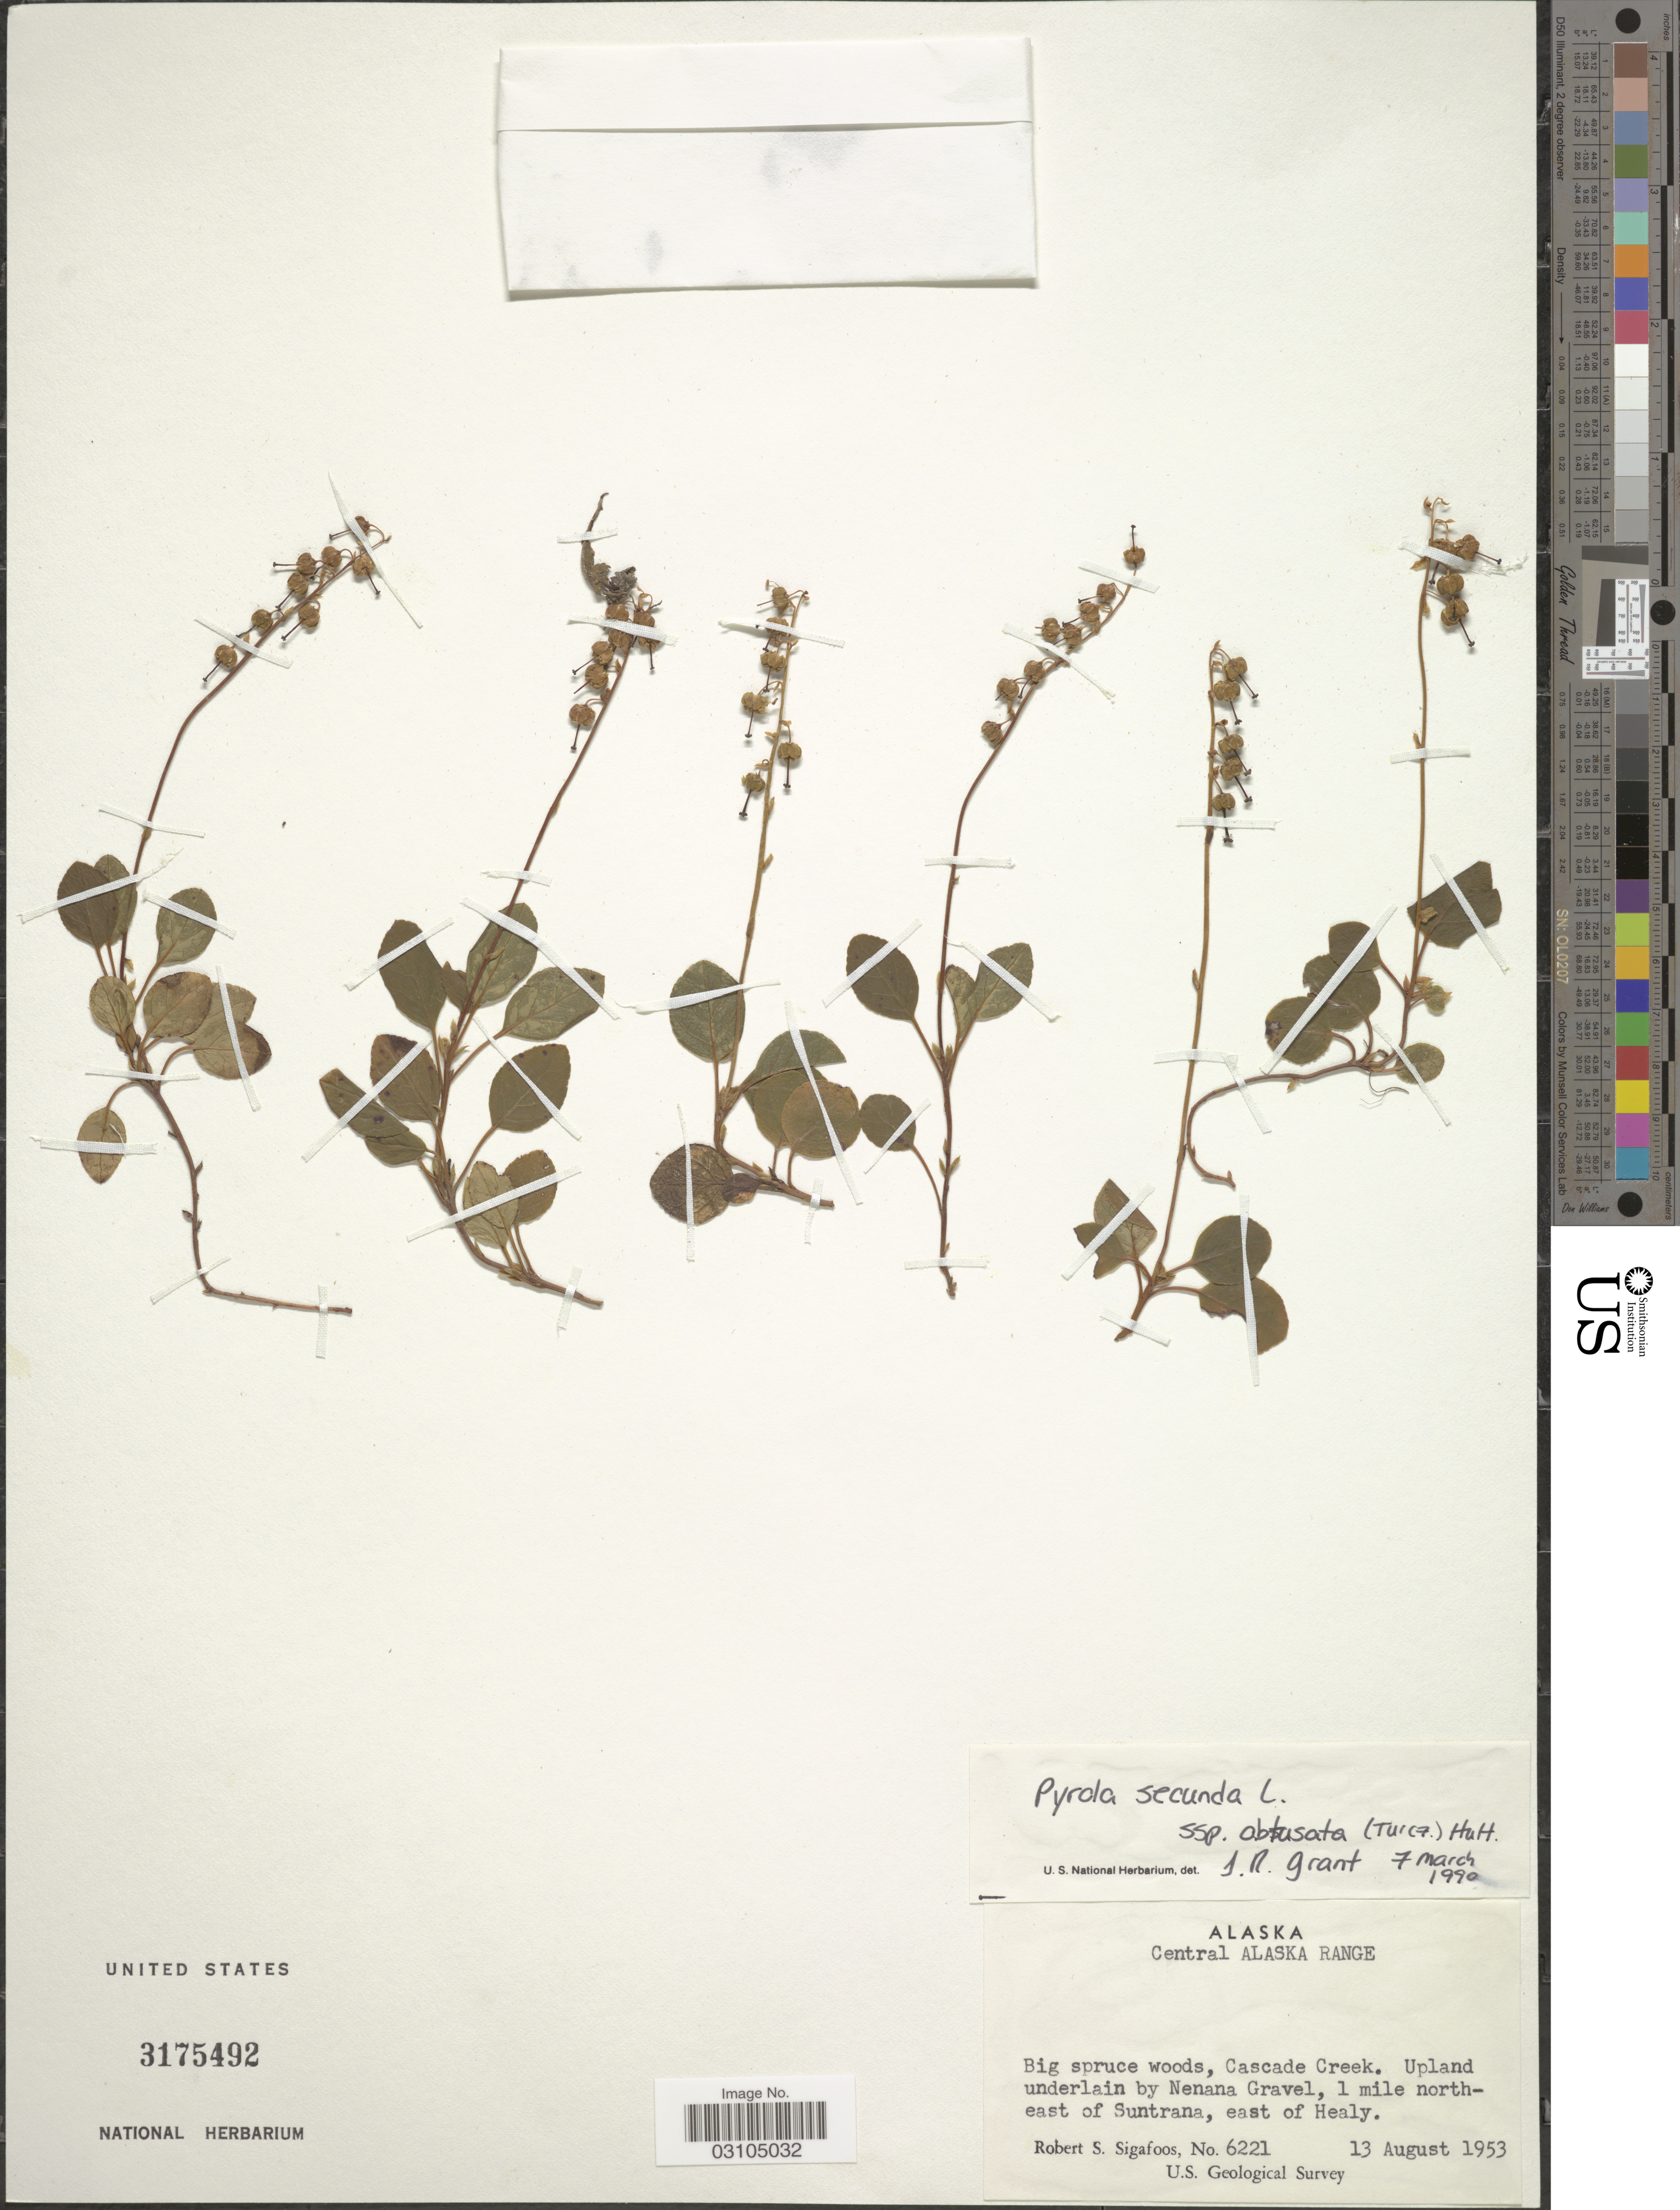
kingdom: Plantae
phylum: Tracheophyta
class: Magnoliopsida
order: Ericales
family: Ericaceae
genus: Orthilia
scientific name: Orthilia secunda var. obtusata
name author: (Turcz.) House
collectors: R. Sigafoos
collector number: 6221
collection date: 1953-08-13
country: United States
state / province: Alaska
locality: Central Alaska Range, Cascade Creek, Upland underlain by Nenana Gravel, 1 mile northeast of Suntrana, east of Healy.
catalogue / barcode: US 3175492